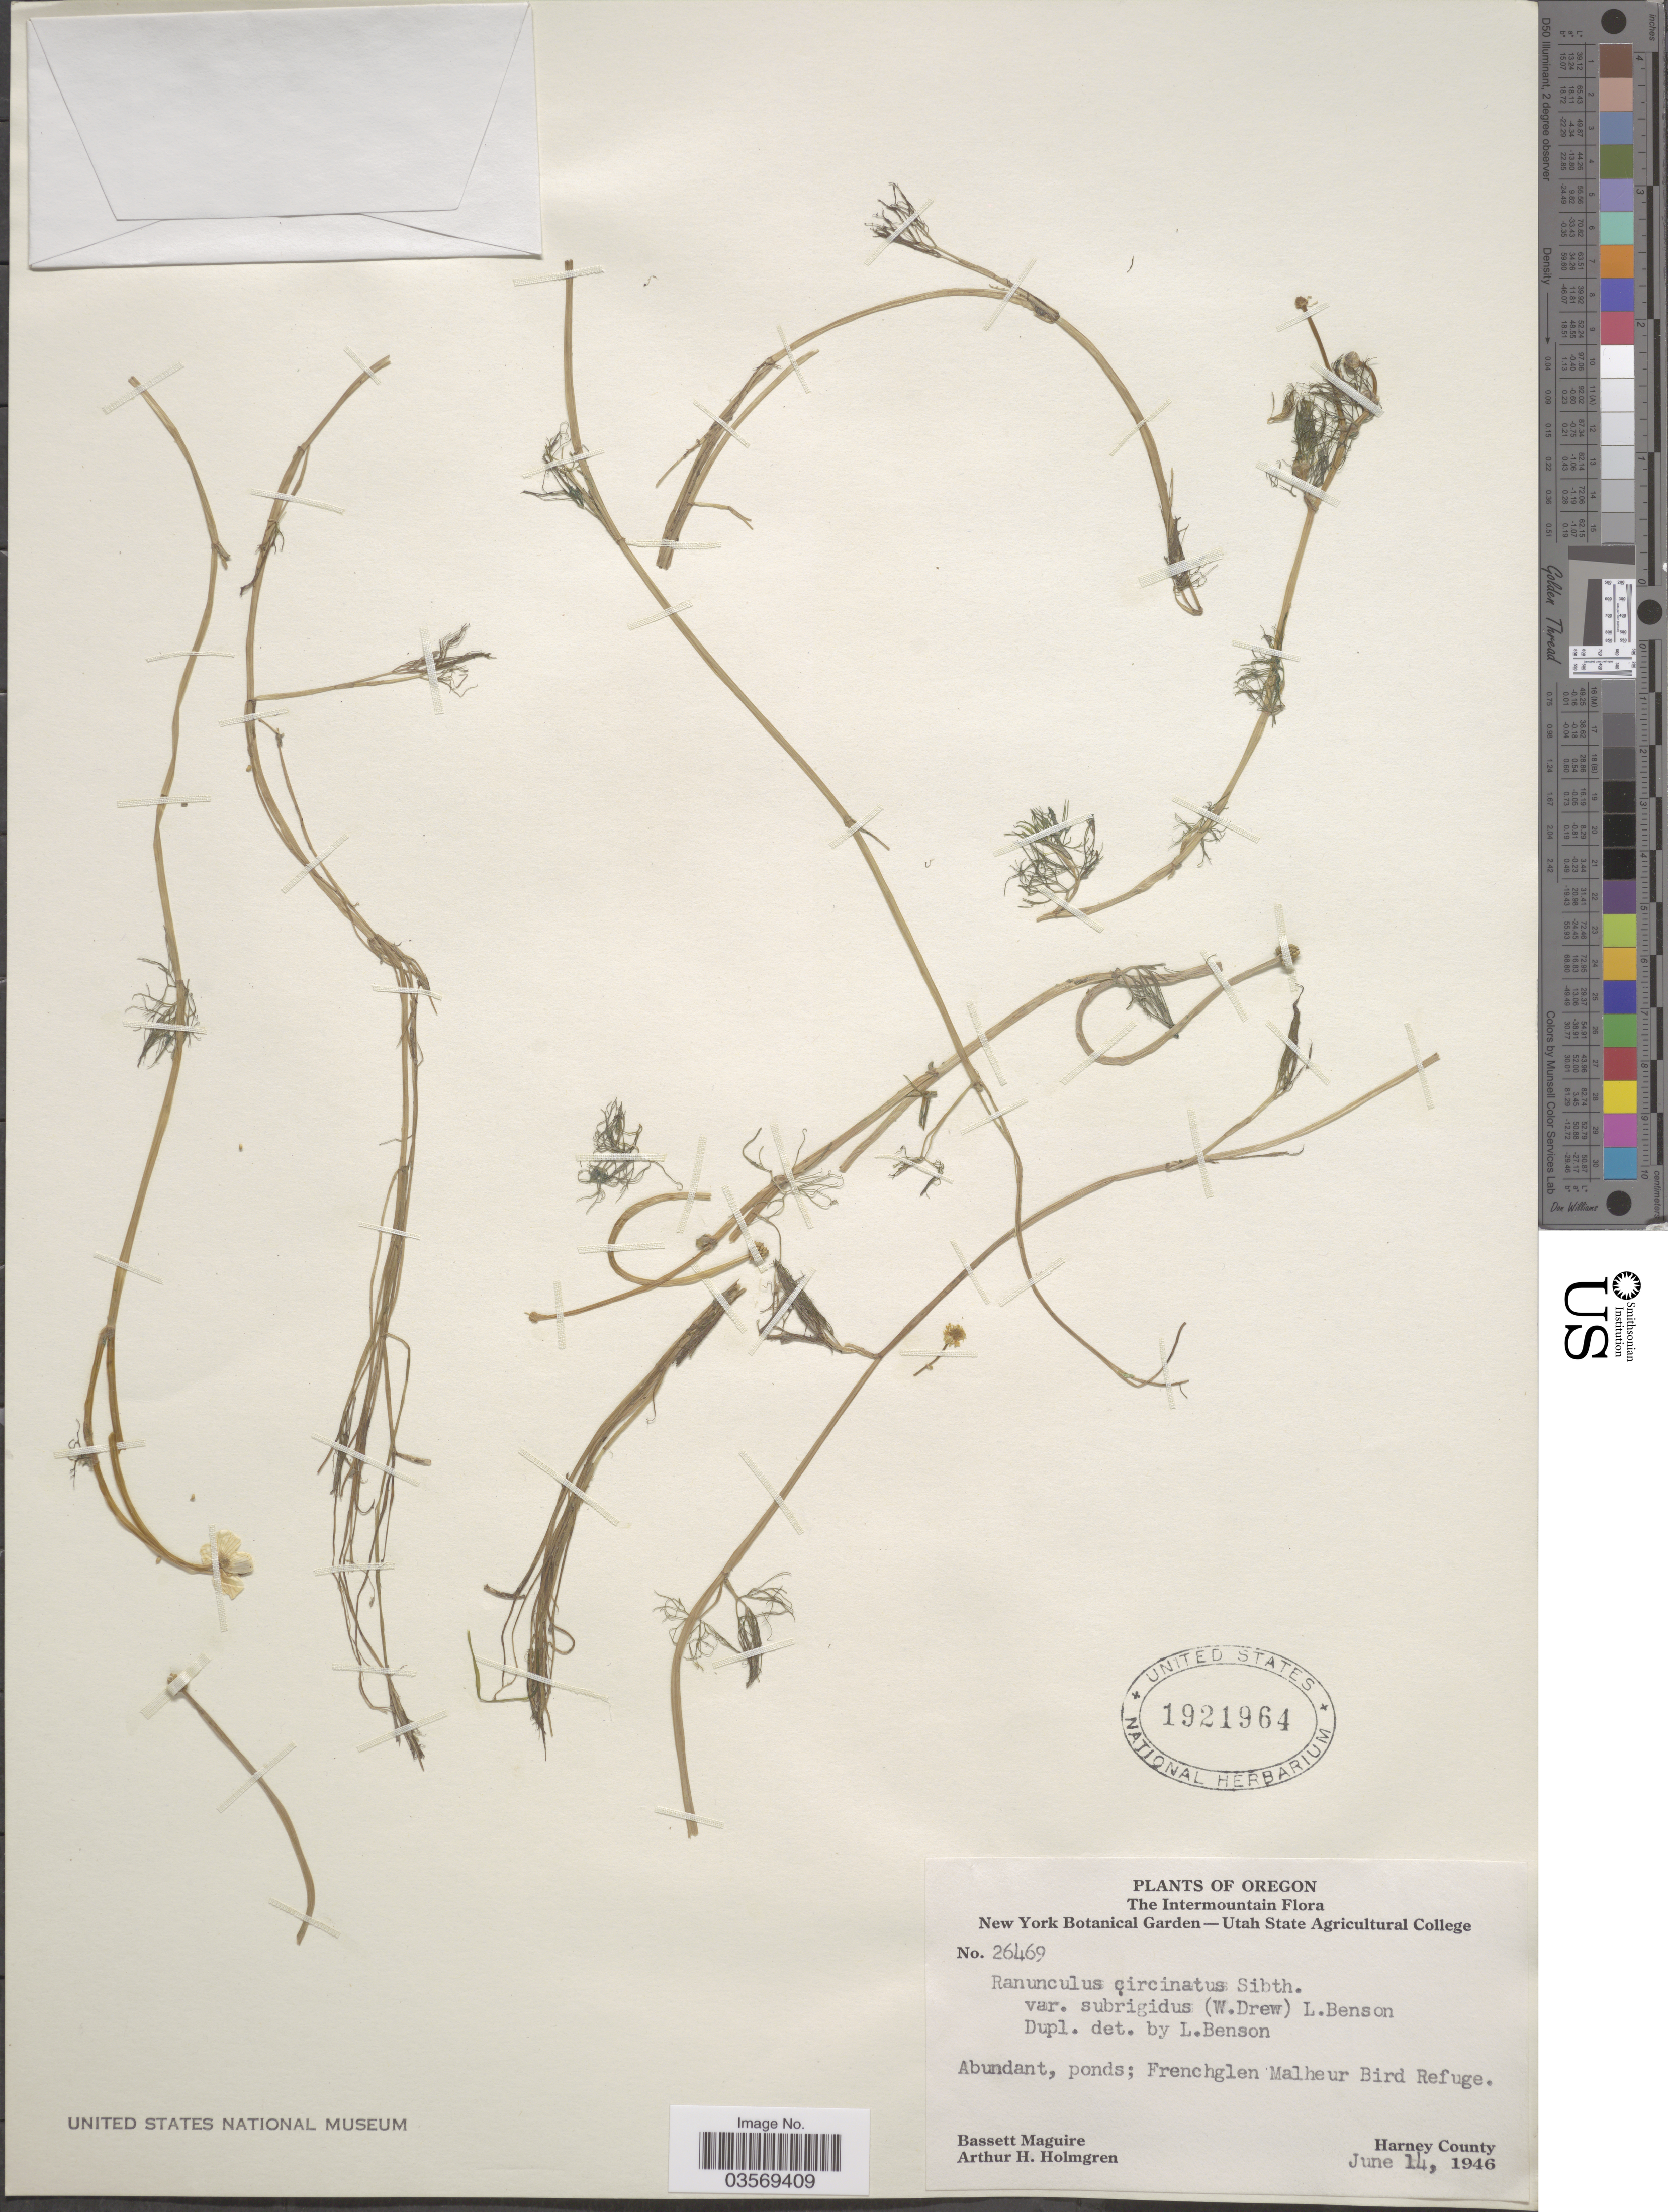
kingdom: Plantae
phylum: Tracheophyta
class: Magnoliopsida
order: Ranunculales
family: Ranunculaceae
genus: Ranunculus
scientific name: Ranunculus subrigidus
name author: W.B. Drew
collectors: B. Maguire & A. H. Holmgren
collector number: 26469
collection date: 1946-06-14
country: United States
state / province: Oregon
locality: The Intermountain. Frenchglen Malheur Bird Refuge.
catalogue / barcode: US 1921964